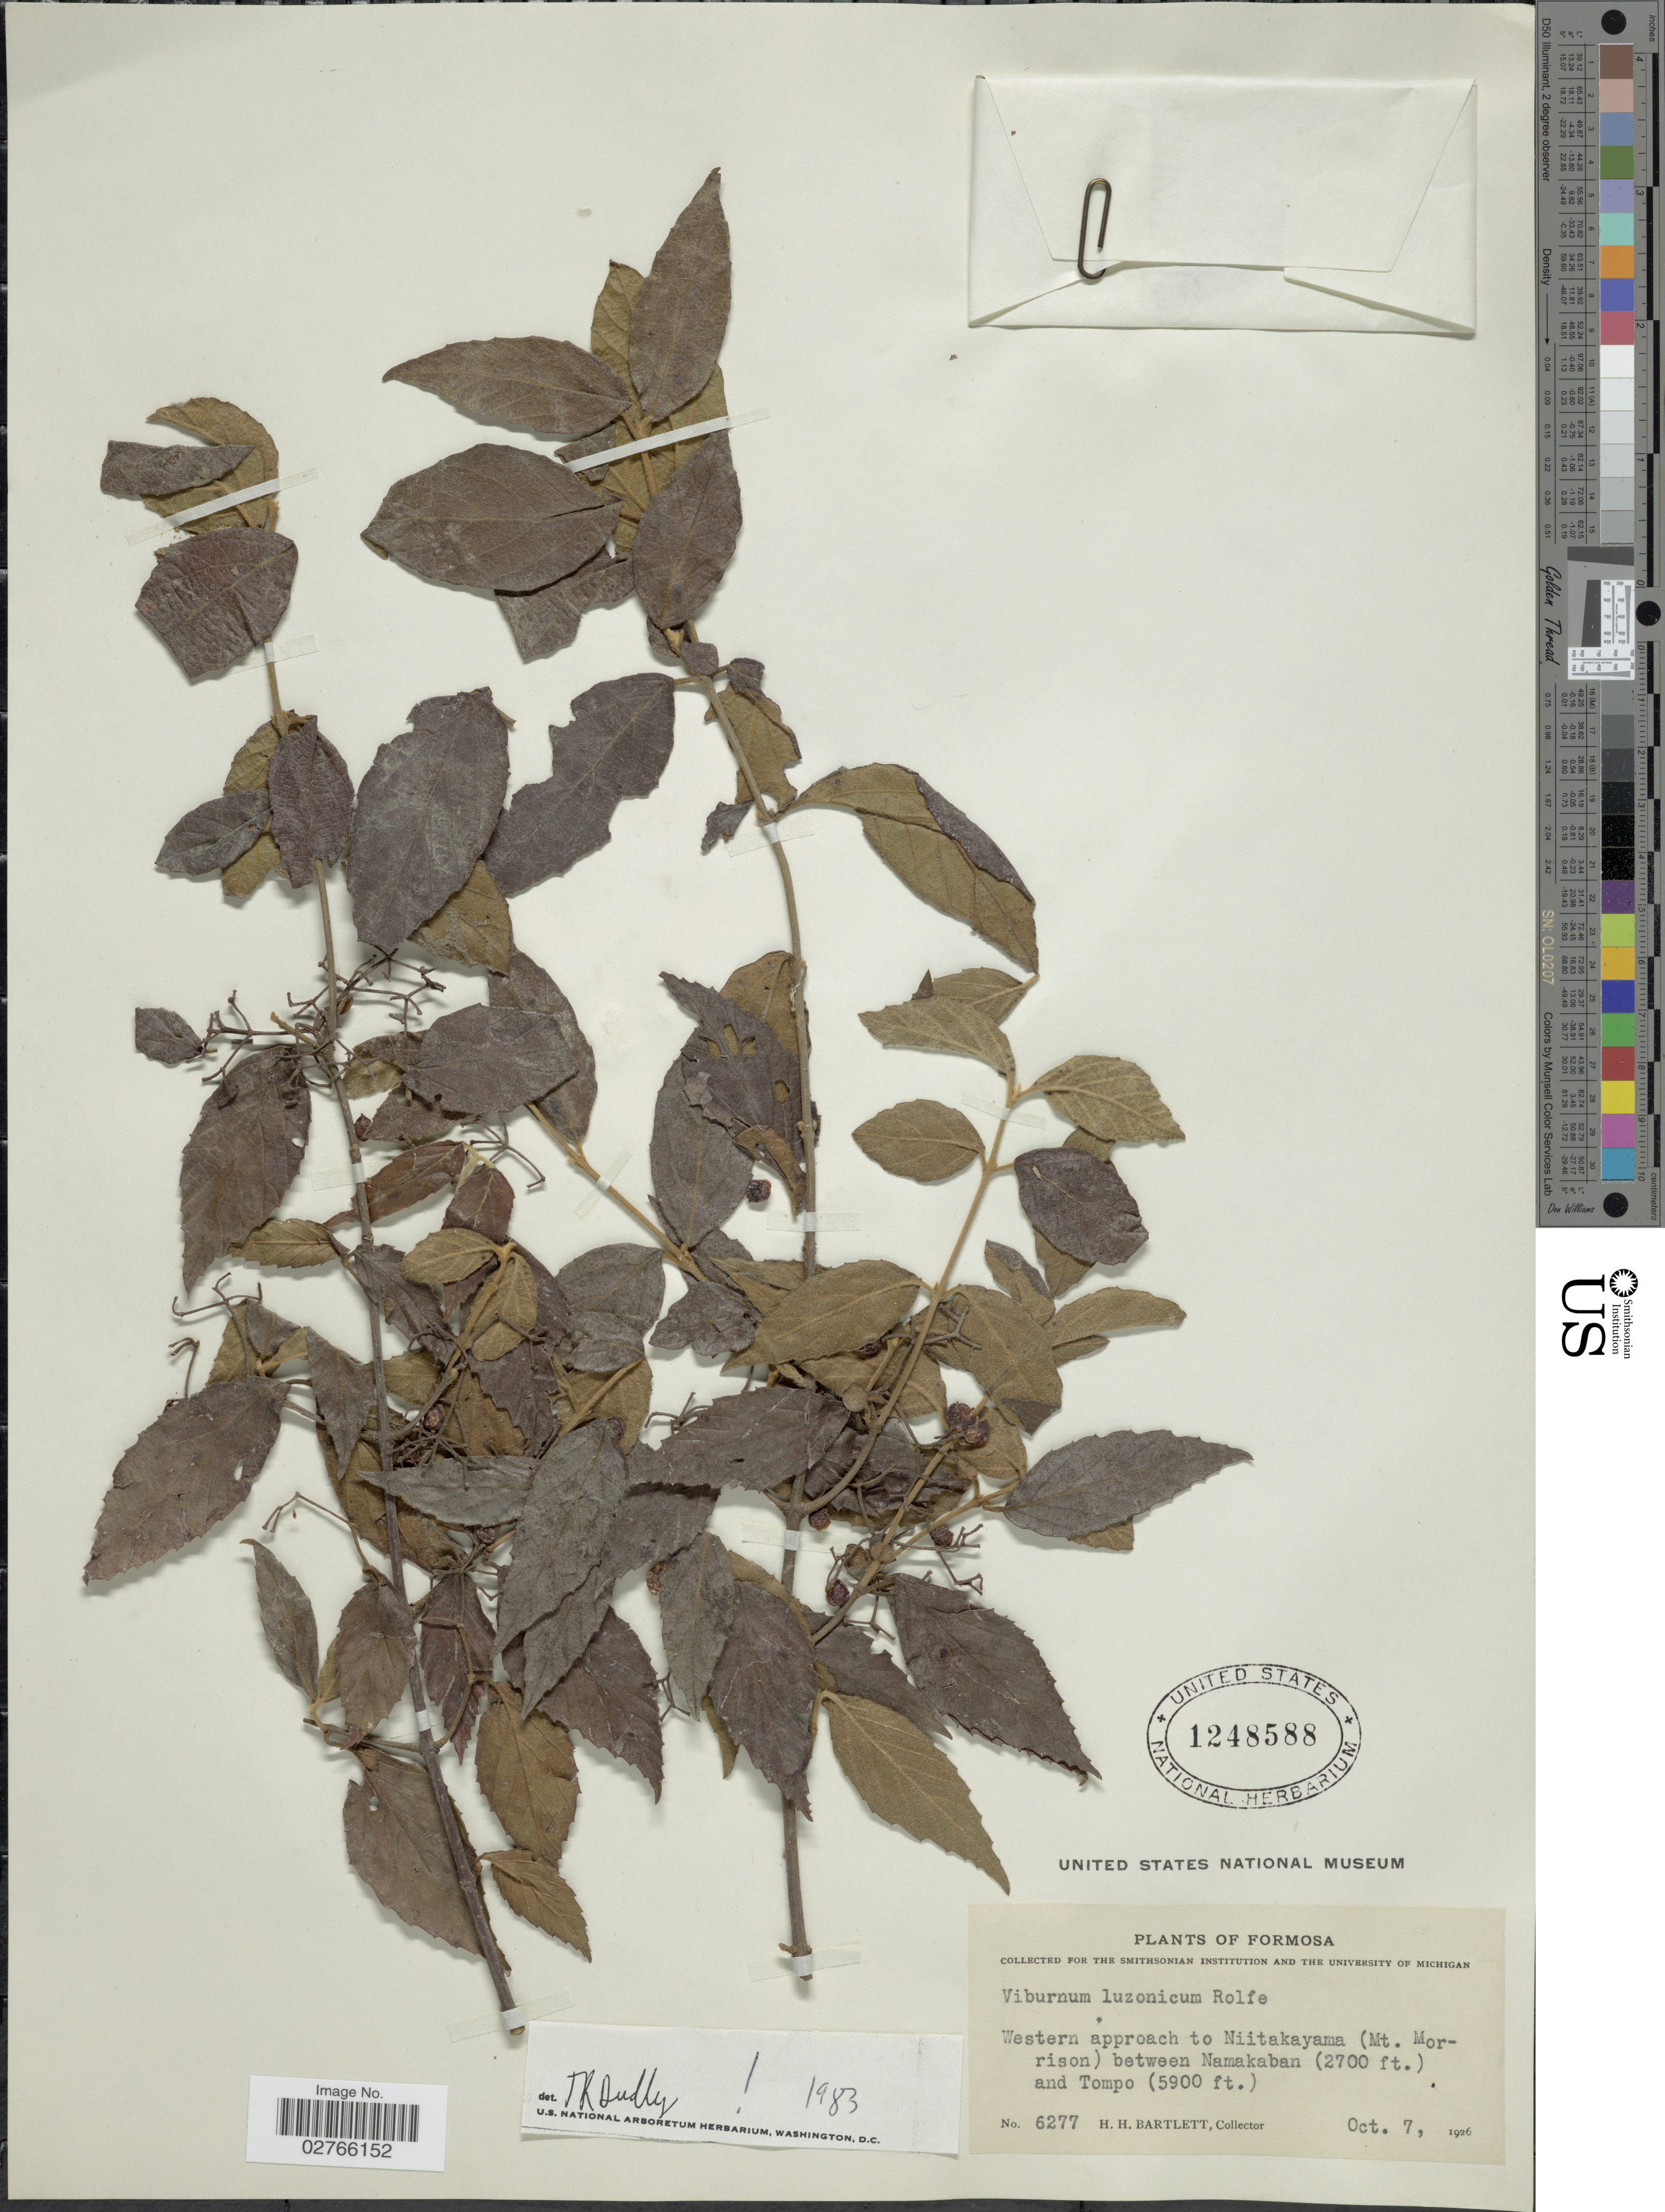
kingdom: Plantae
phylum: Tracheophyta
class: Magnoliopsida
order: Dipsacales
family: Viburnaceae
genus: Viburnum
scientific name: Viburnum luzonicum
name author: Rolfe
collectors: H. H. Bartlett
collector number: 6277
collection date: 1926-10-07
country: Taiwan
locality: Formosa, Western approach to Niitakayama (Mt. Morrison) between Namakaban and Tompo.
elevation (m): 823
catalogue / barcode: US 1248588